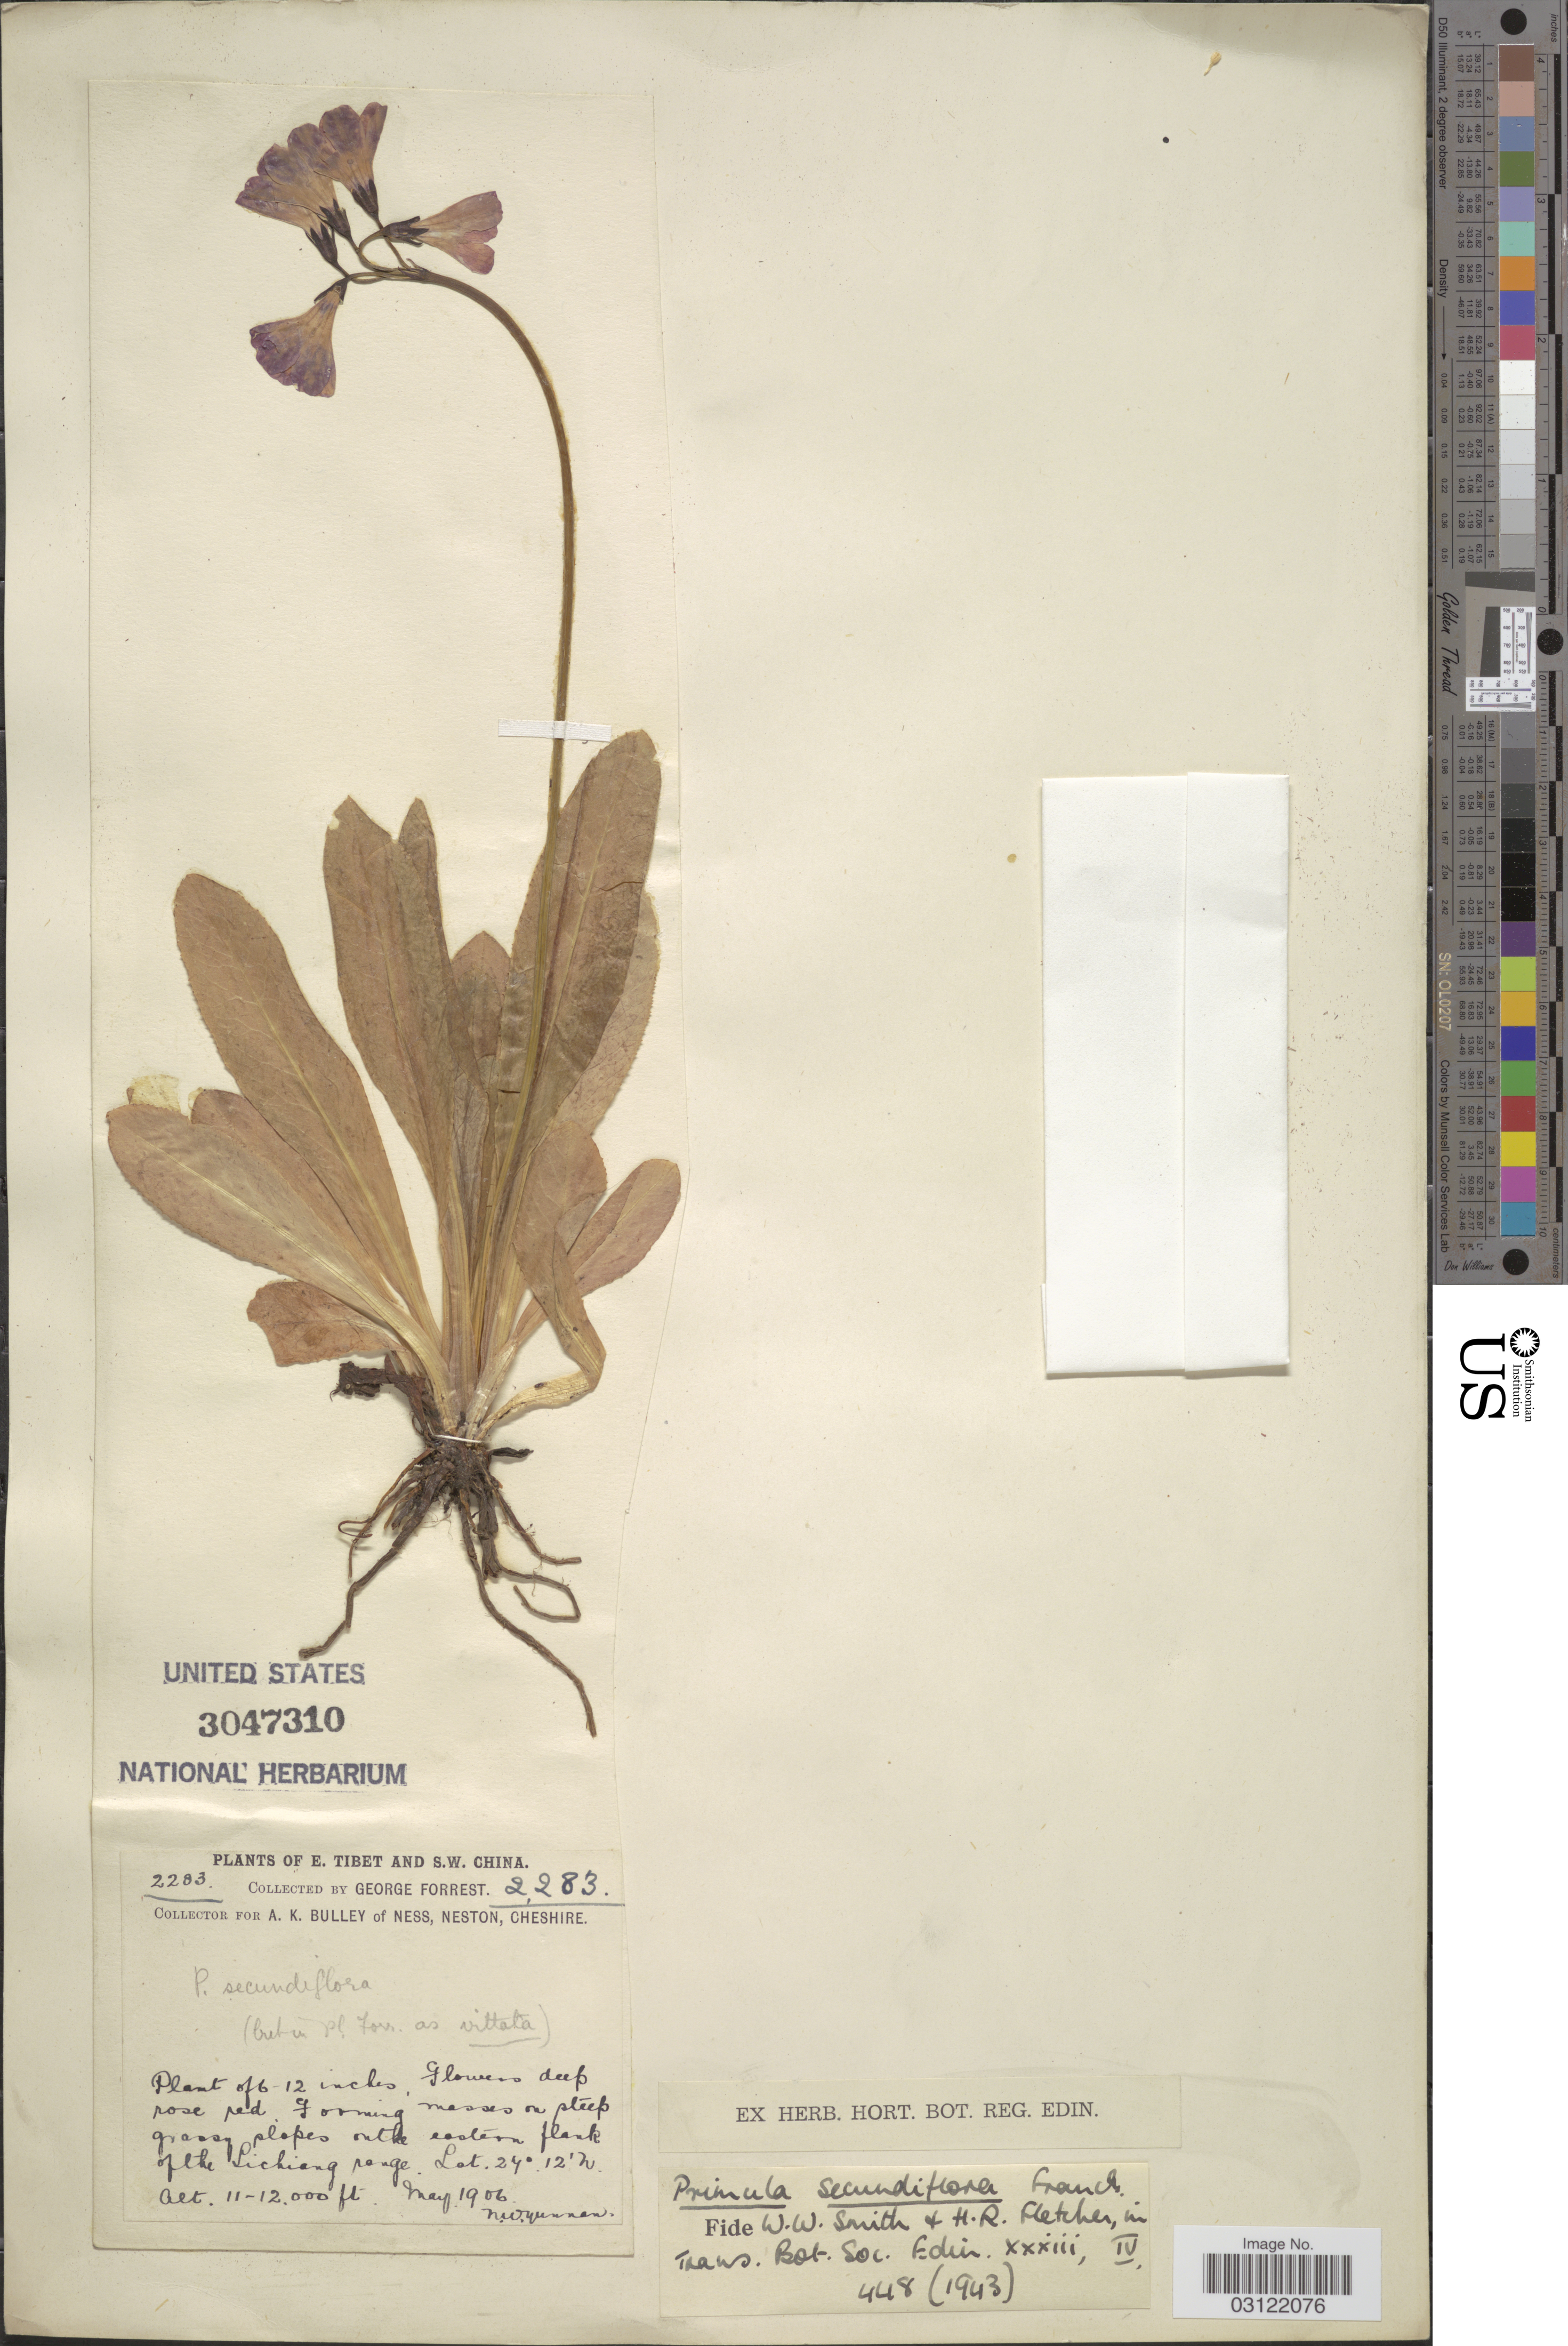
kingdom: Plantae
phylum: Tracheophyta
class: Magnoliopsida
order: Ericales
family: Primulaceae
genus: Primula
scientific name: Primula secundiflora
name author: Franch.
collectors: G. Forrest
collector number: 2283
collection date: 1906-05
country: China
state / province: Yunnan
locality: S.W. China. Forming masses on steep grassy slopes on the eastern flank of the Lichiang range.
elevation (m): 3353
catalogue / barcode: US 3047310